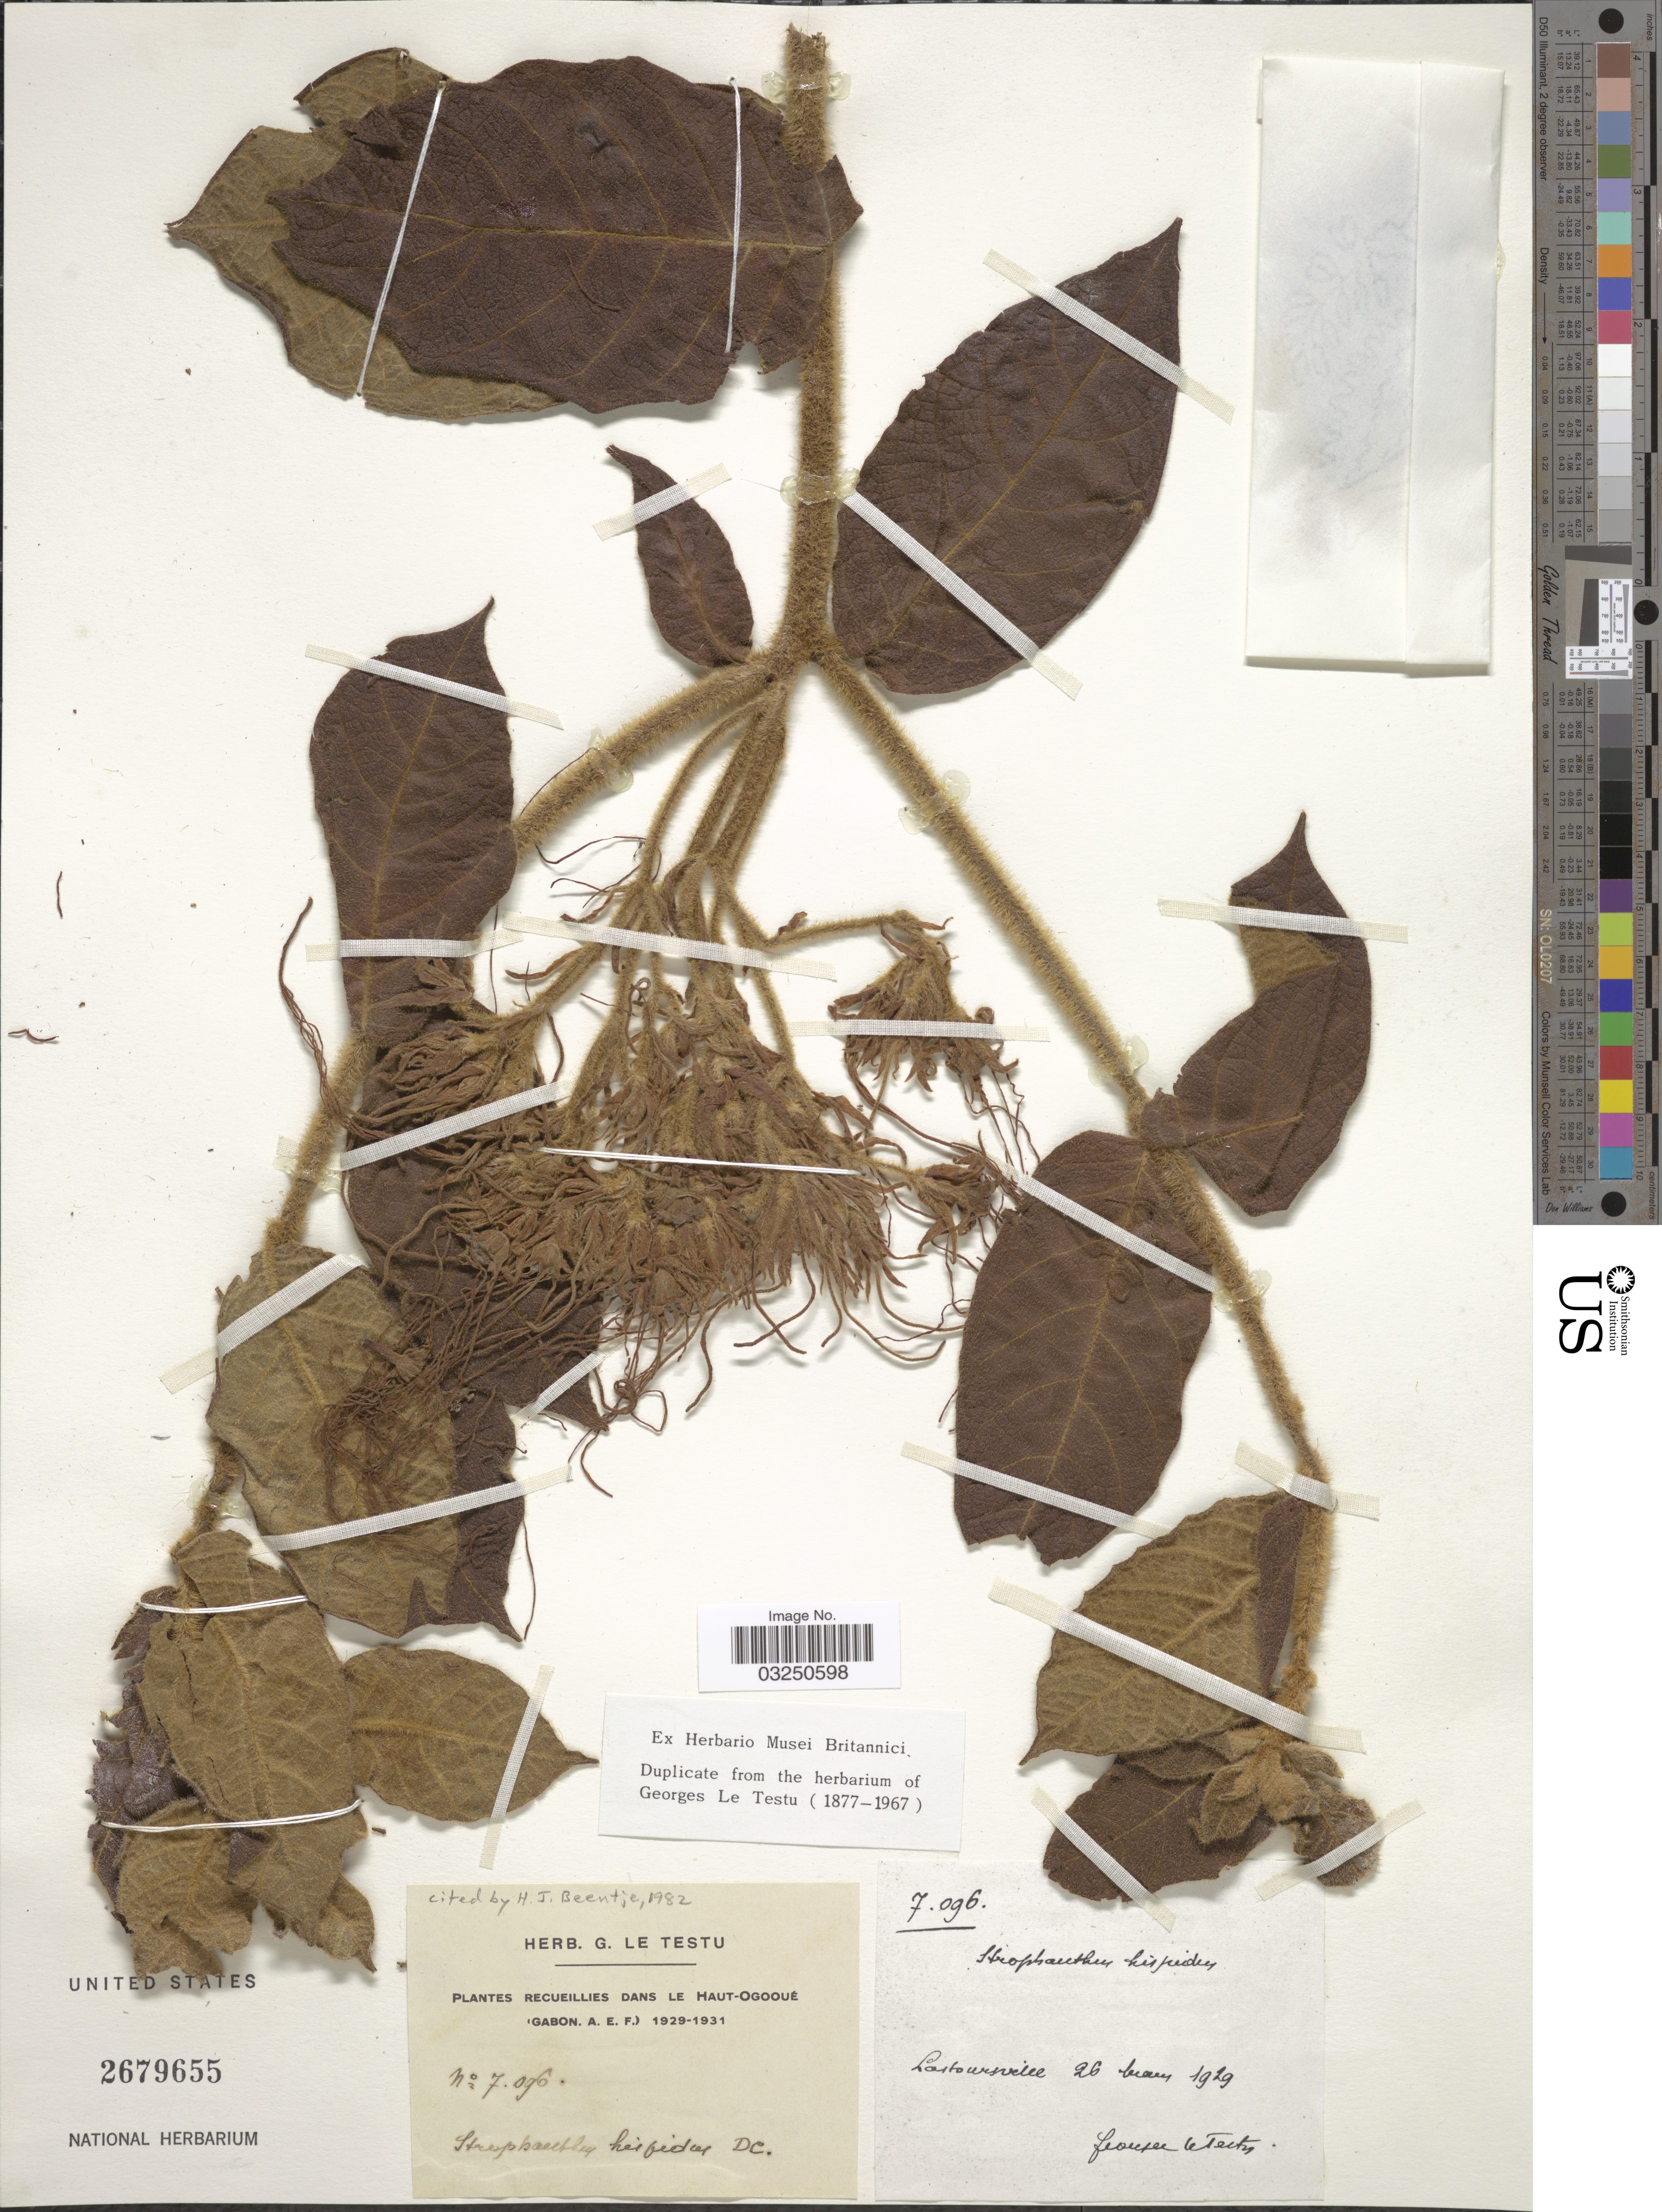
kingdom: Plantae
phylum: Tracheophyta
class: Magnoliopsida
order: Gentianales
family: Apocynaceae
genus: Strophanthus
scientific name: Strophanthus hispidus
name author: DC.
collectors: G. Le Testu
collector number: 7096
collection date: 1929-03-26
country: Gabon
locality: Lastoursville. Dans le Haut-Ogooué. (Gabon. A.E.F.).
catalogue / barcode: US 2679655